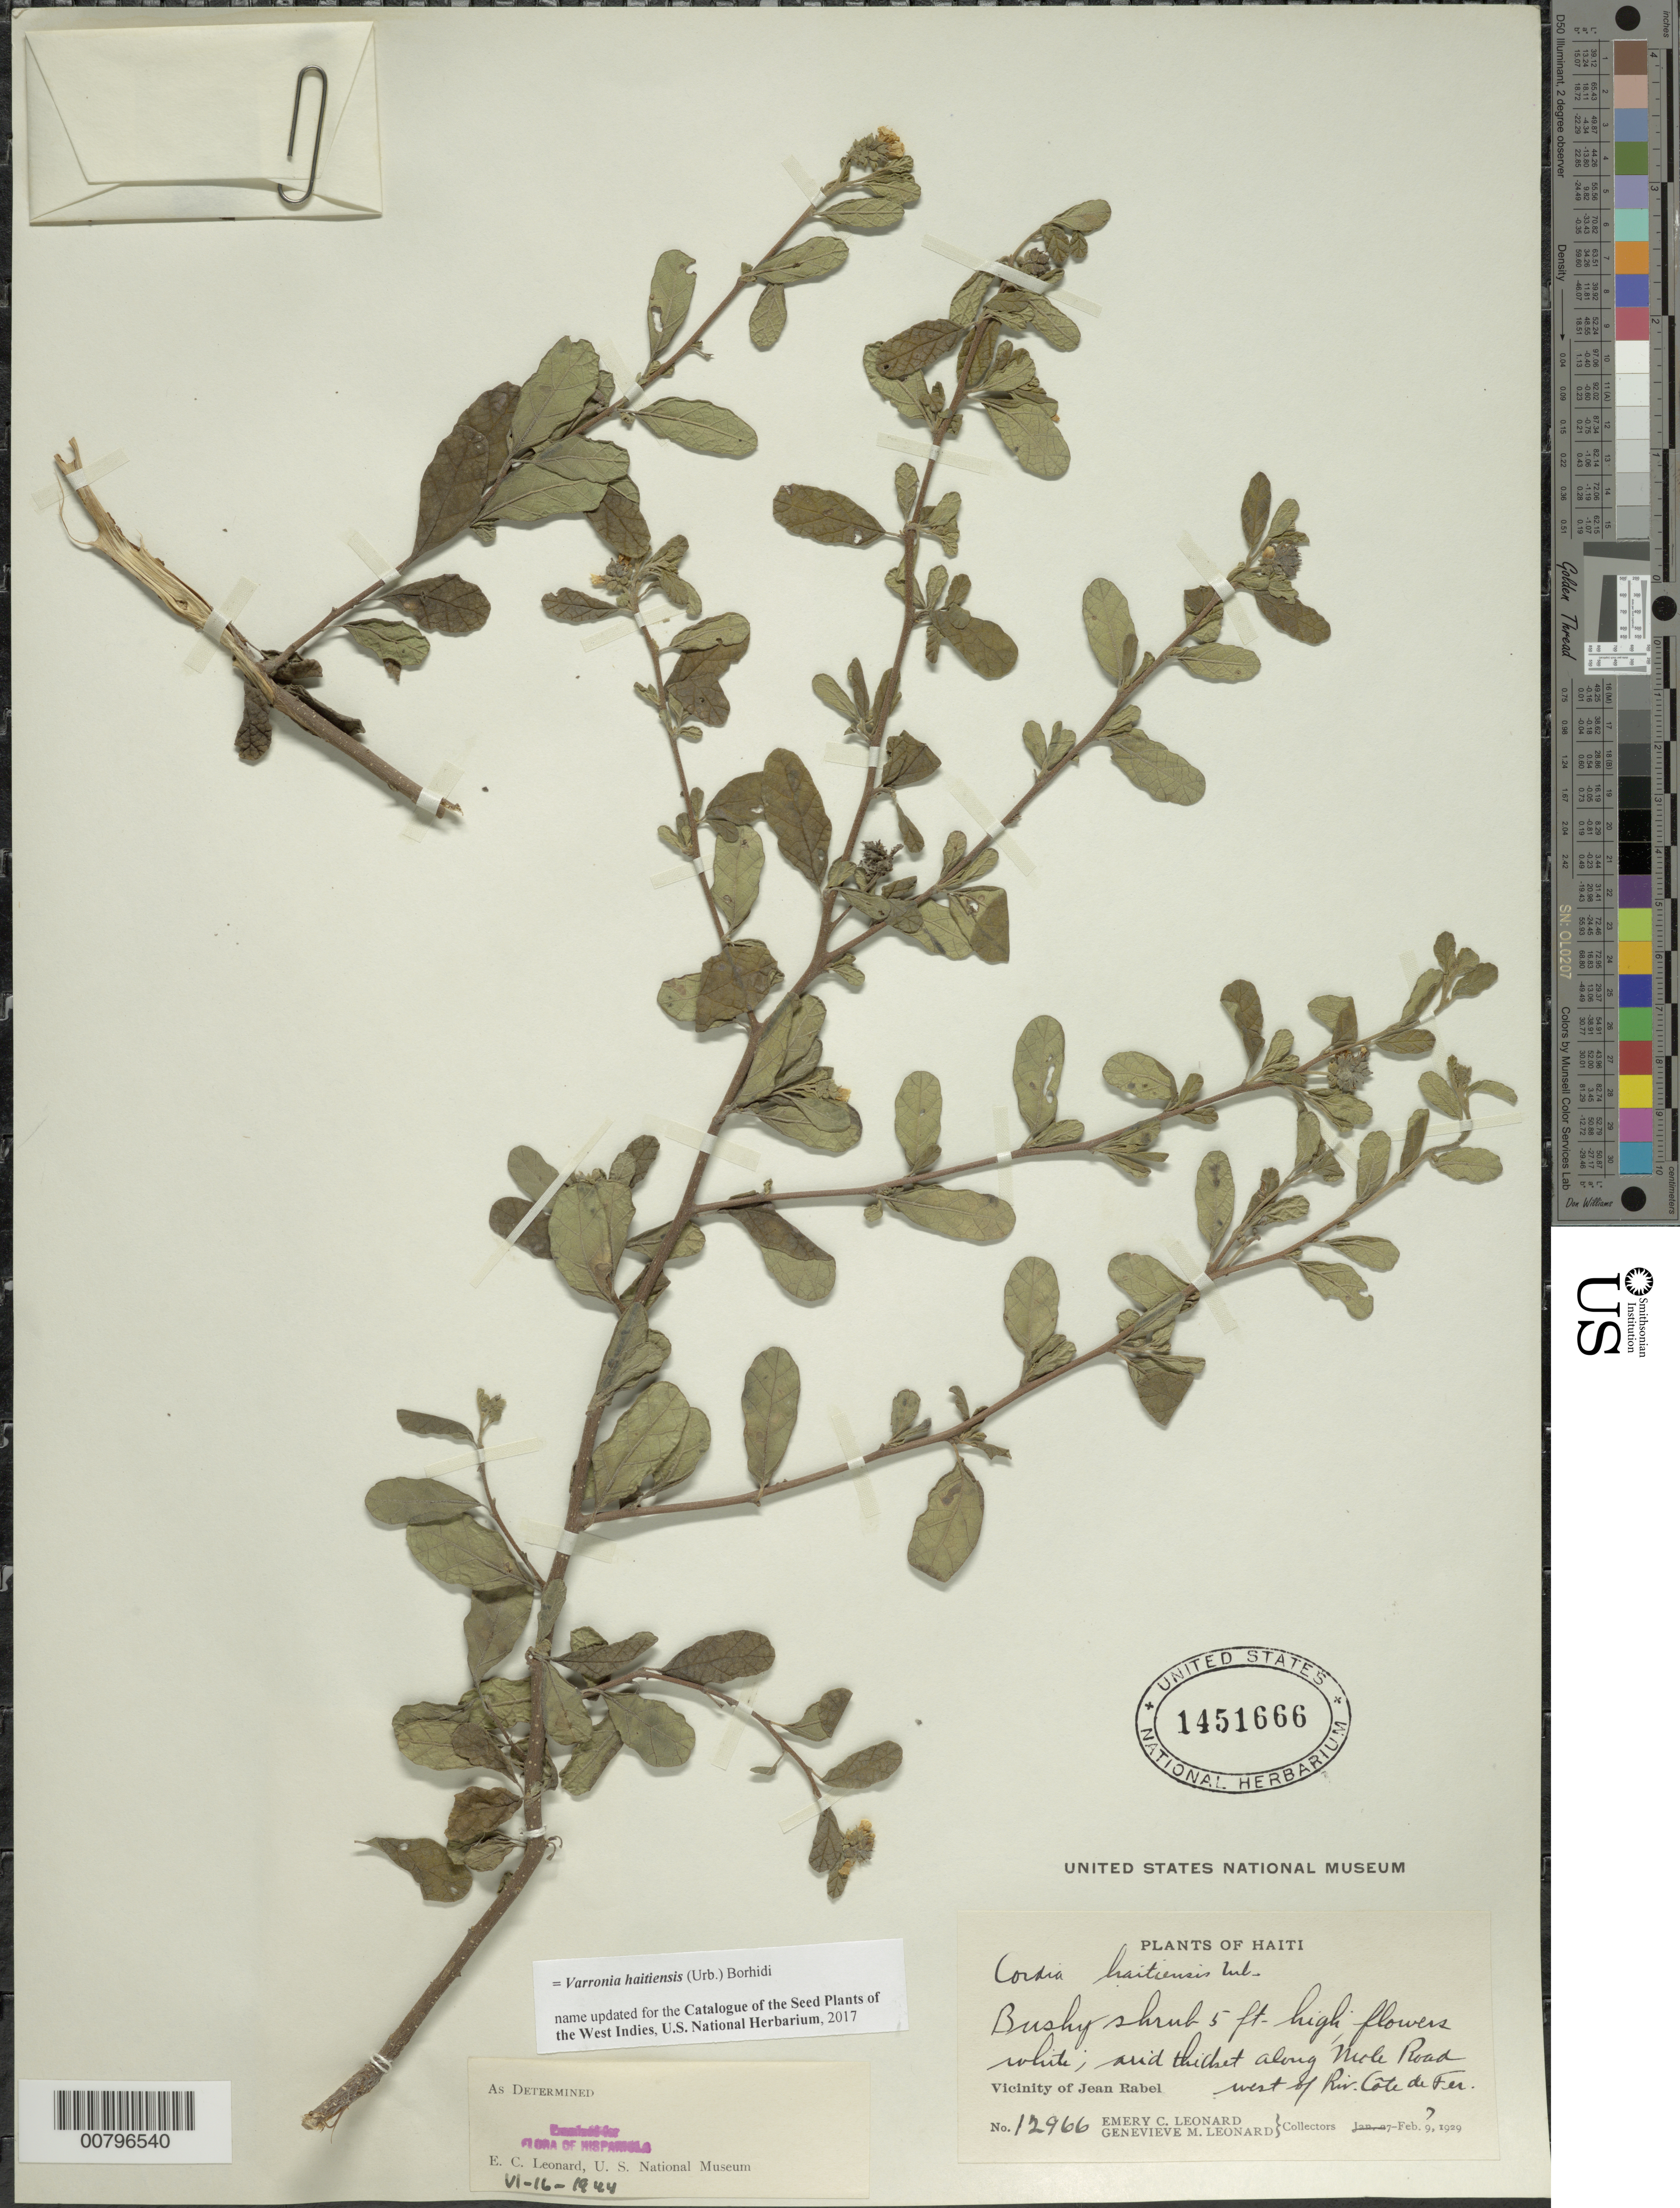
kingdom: Plantae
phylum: Tracheophyta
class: Magnoliopsida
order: Boraginales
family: Cordiaceae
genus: Varronia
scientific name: Varronia haitiensis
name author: (Urb.) Borhidi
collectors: E. C. Leonard & G. M. Leonard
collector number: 12966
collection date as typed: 07 Feb 1929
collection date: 1929-02-07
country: Haiti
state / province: Nord-Óuest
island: Hispaniola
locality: Vicinity of Jean Rabel, along Mole Road west of Riv. Côte de Fer.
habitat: Arid thicket.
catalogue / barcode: US 1451666